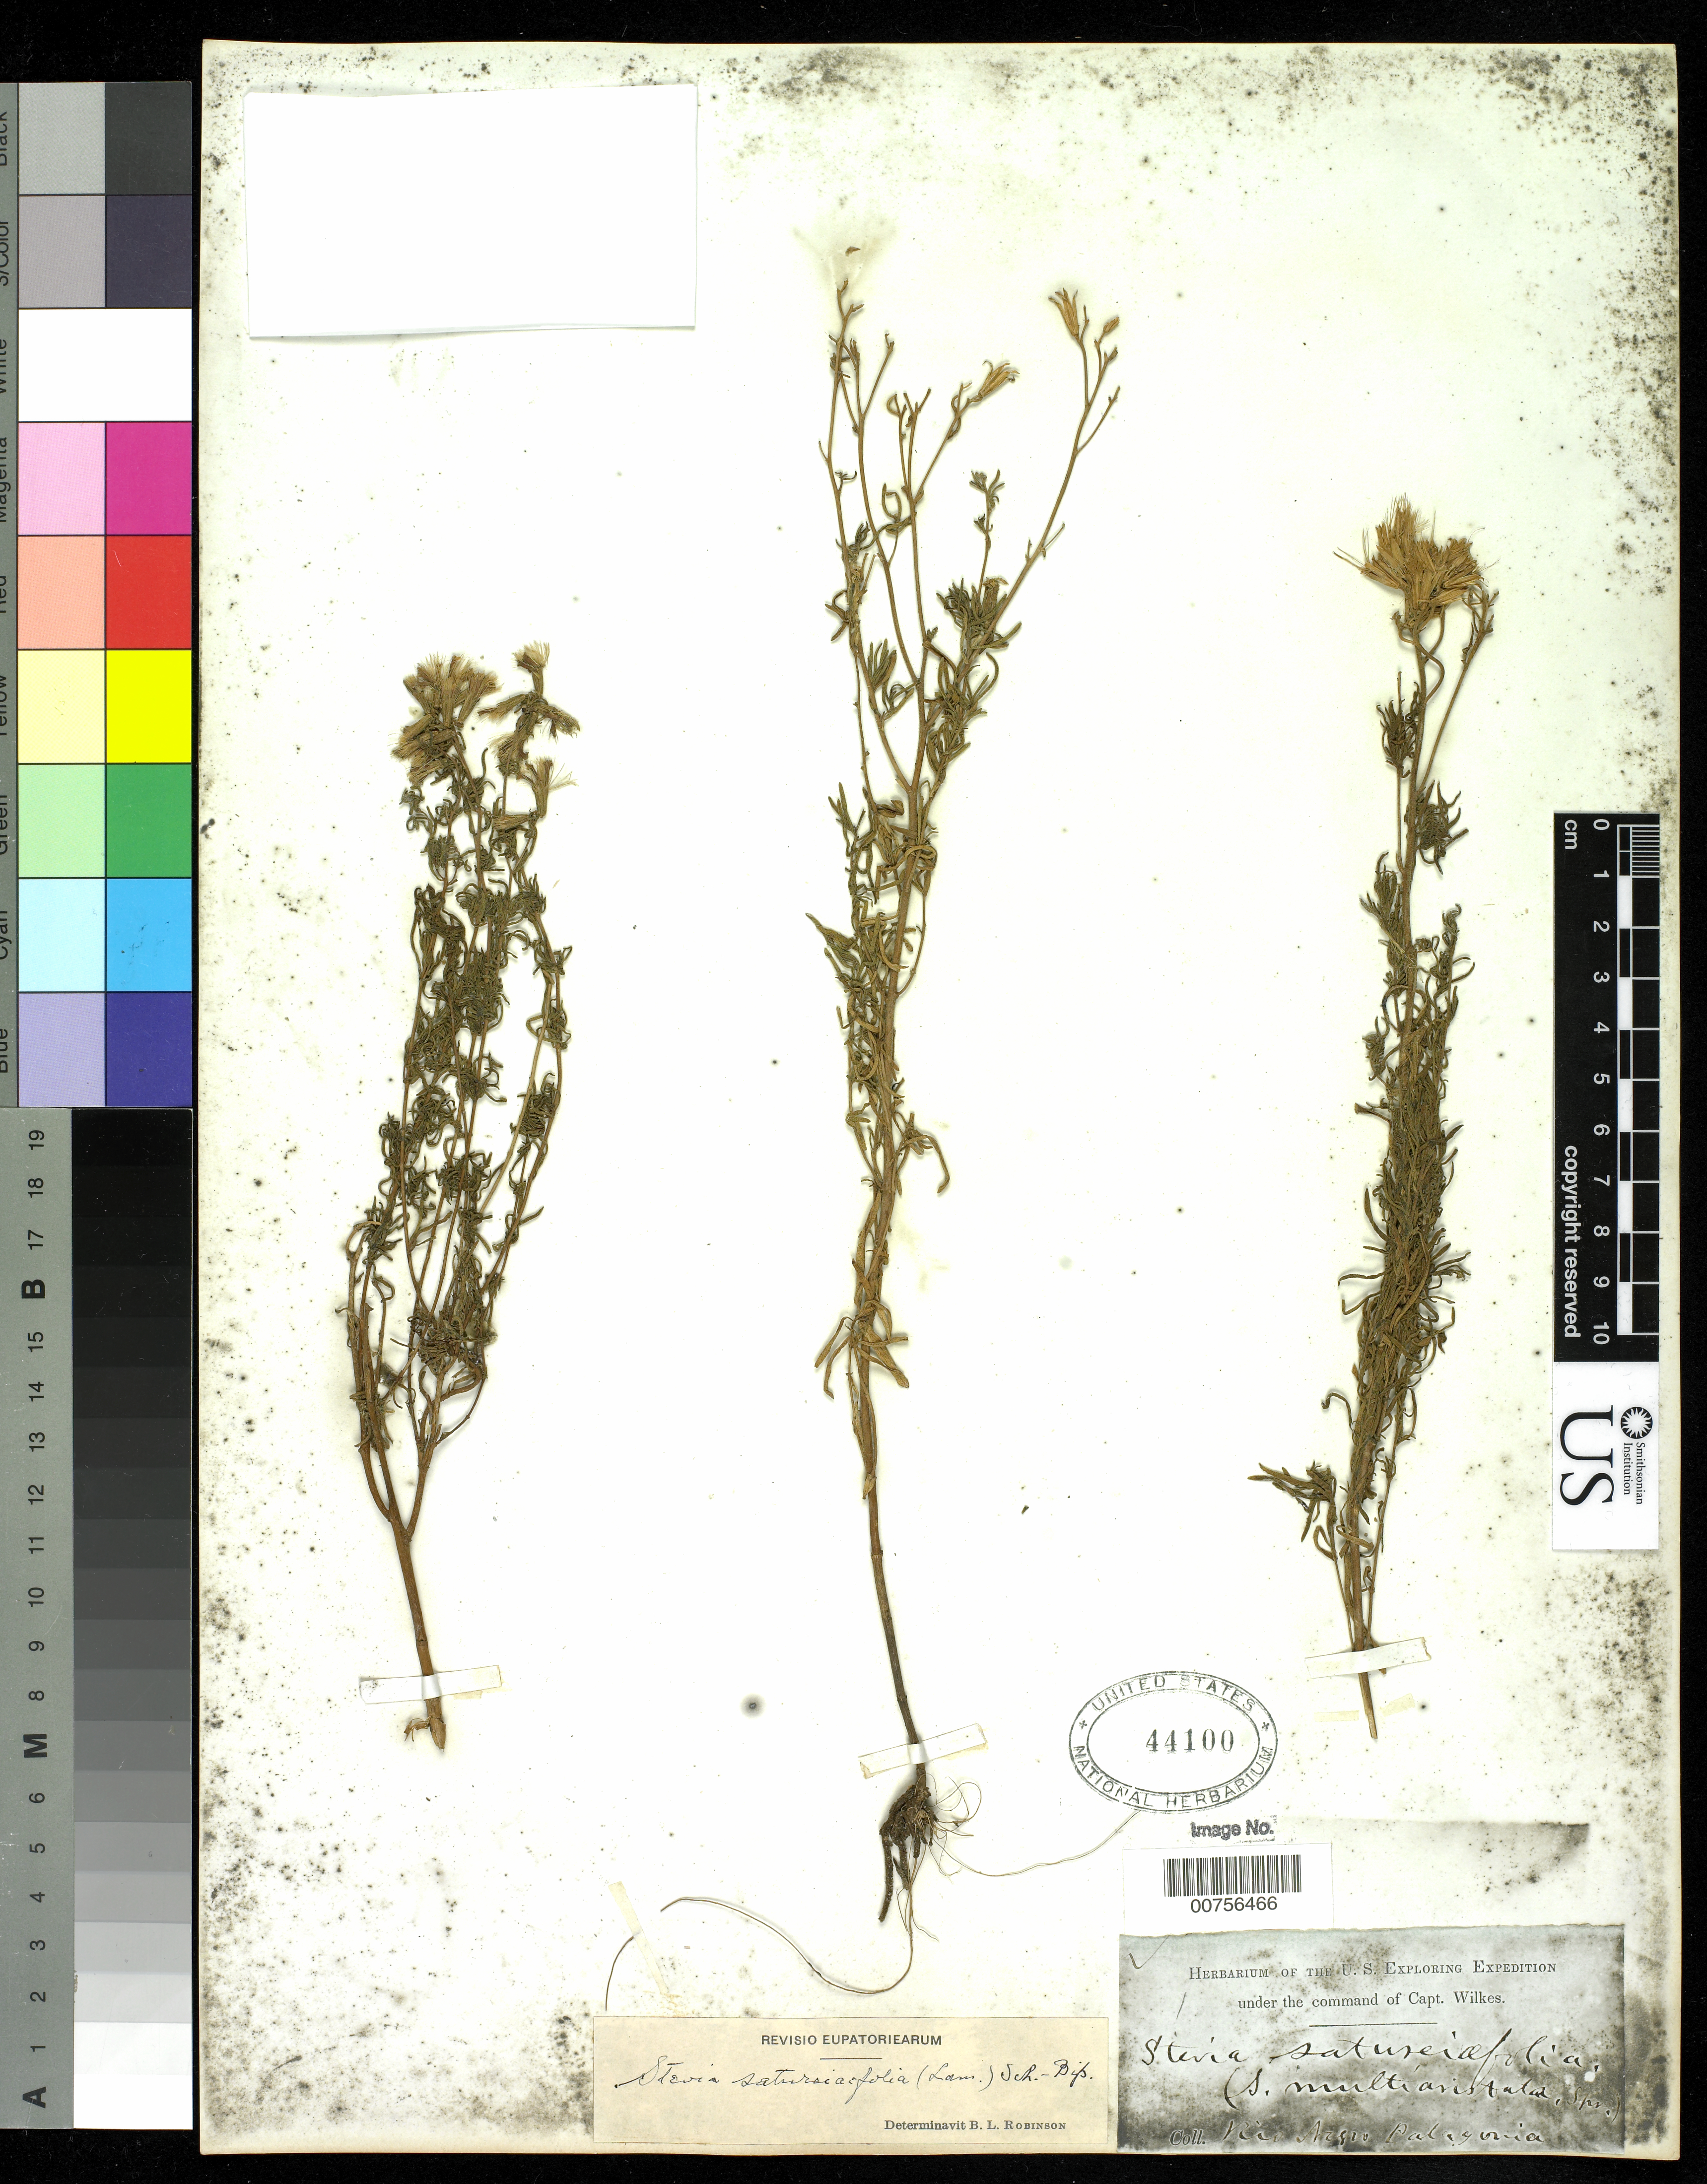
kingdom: Plantae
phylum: Tracheophyta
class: Magnoliopsida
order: Asterales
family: Asteraceae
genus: Stevia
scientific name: Stevia satureifolia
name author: (Lam.) Cav.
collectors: Wilkes Explor. Exped.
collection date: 1838/1842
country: Argentina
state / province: Rio Negro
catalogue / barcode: US 44100